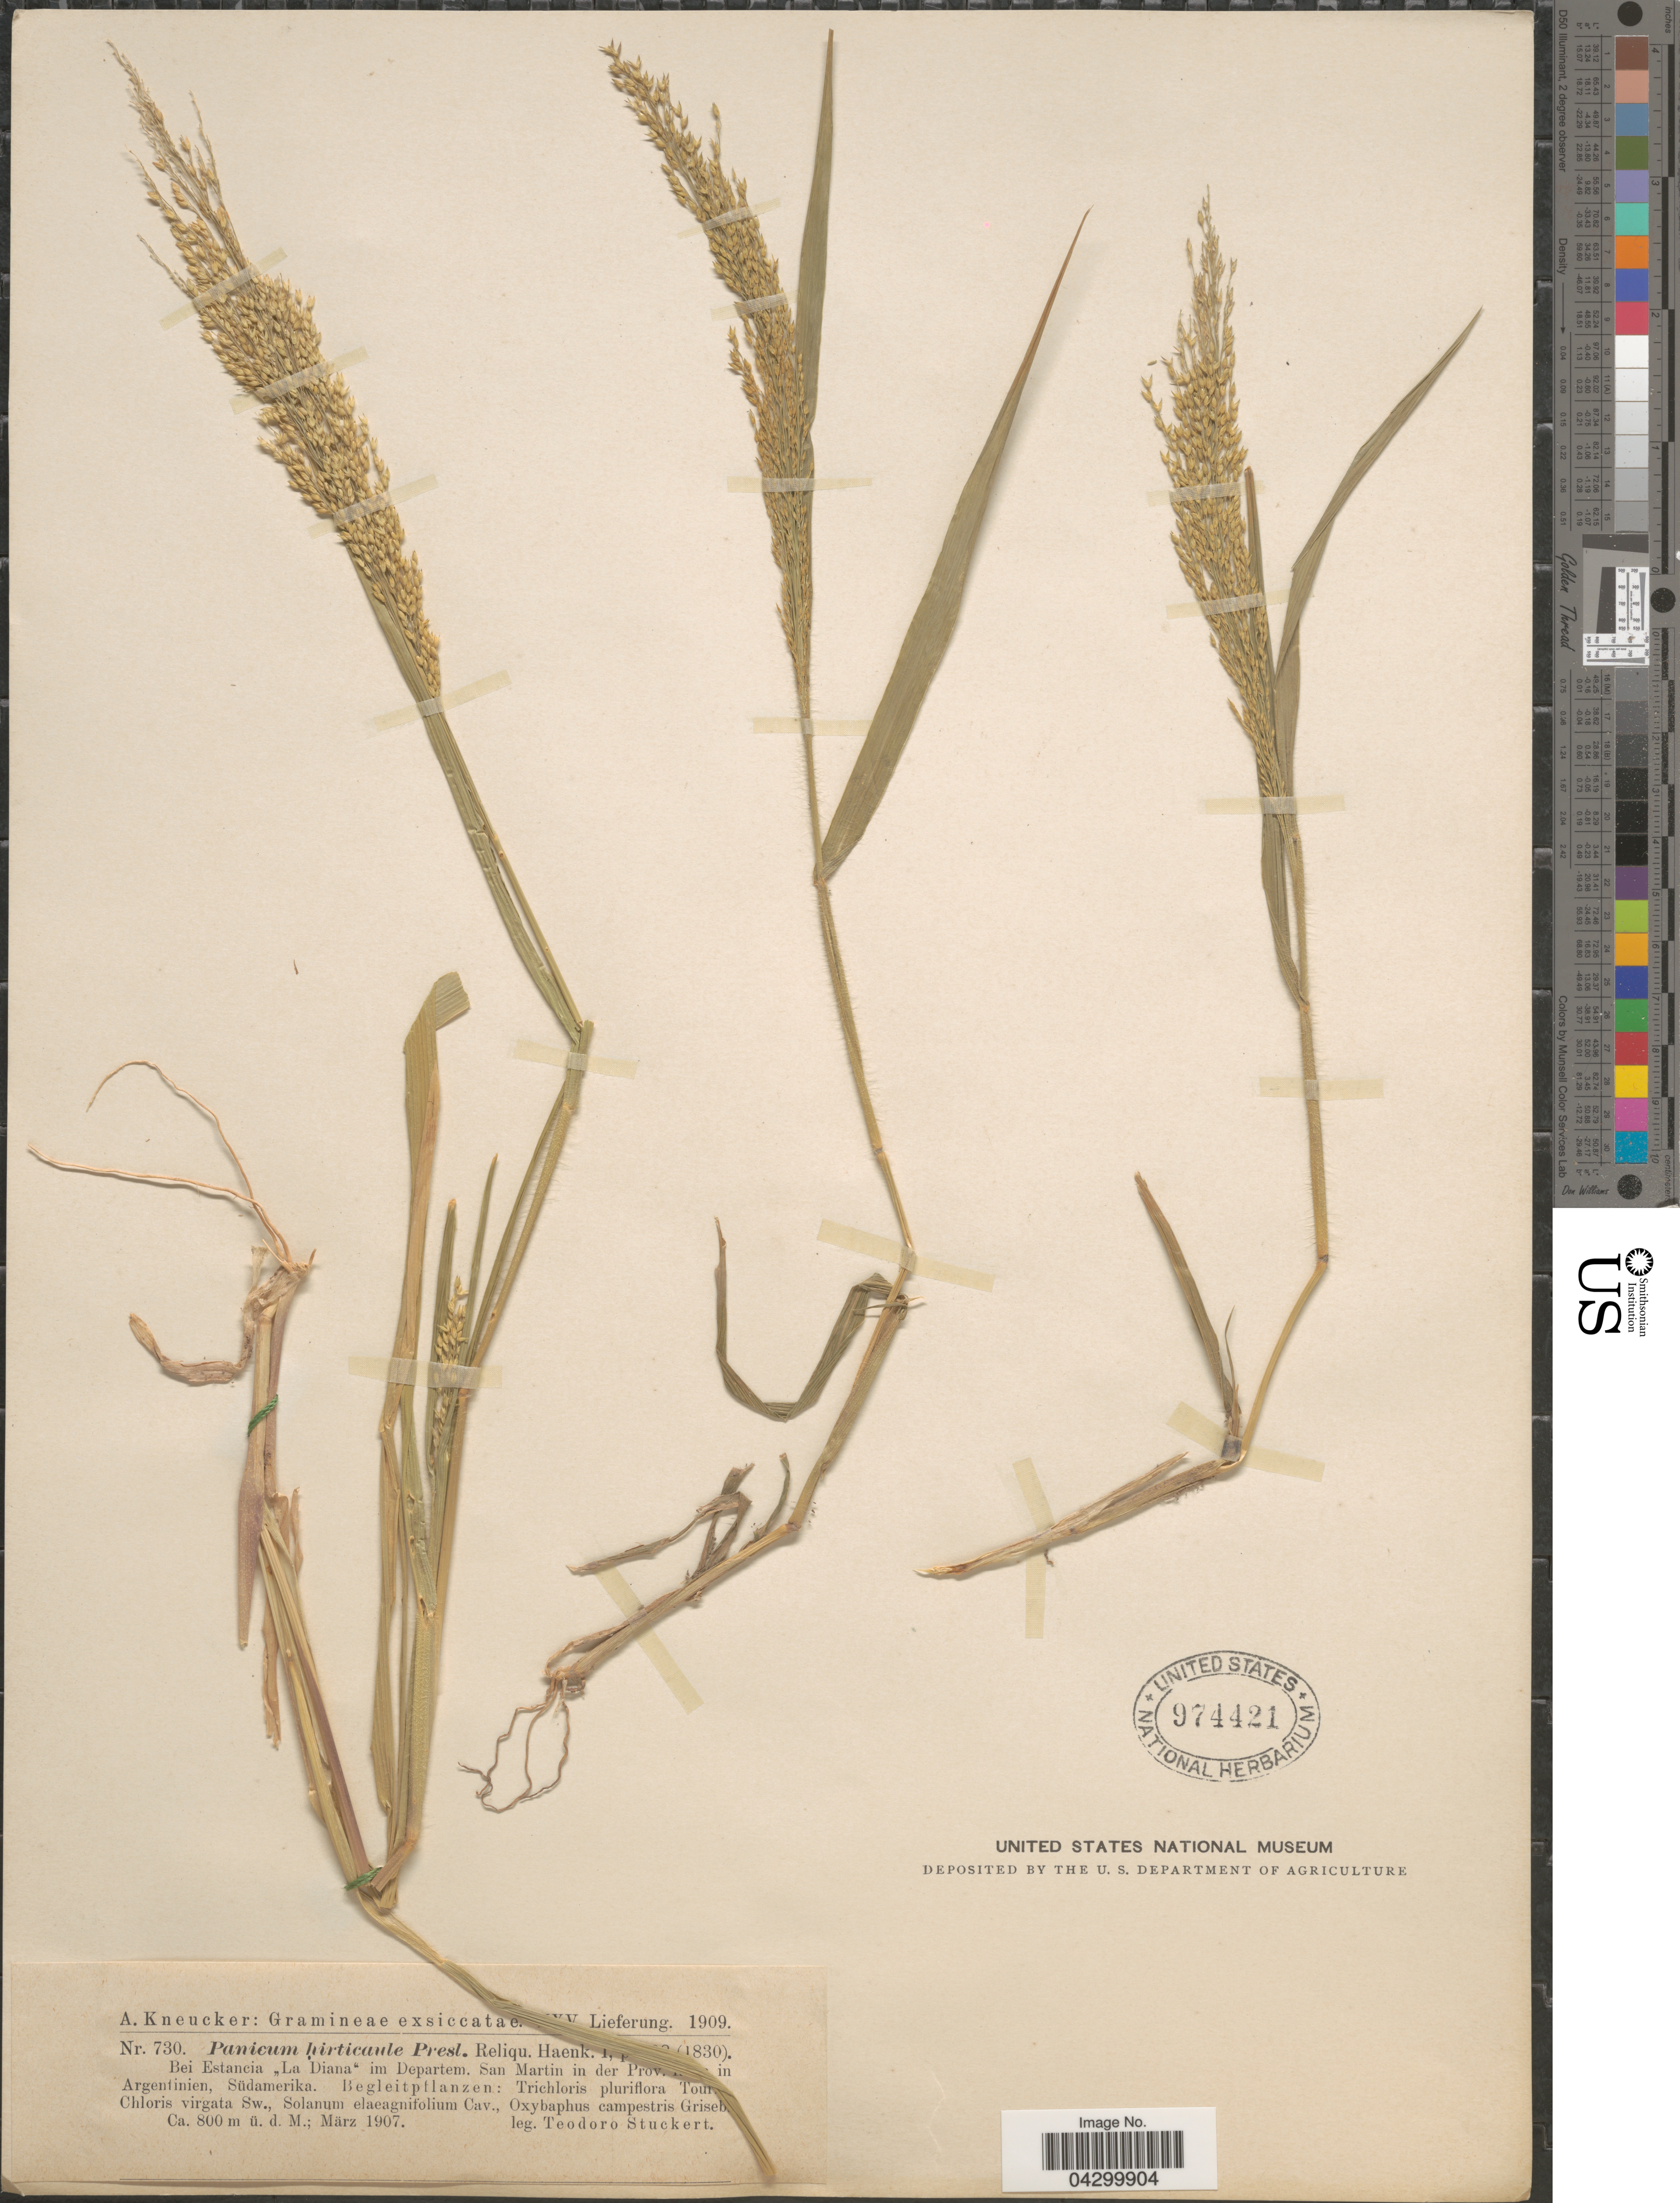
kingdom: Plantae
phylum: Tracheophyta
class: Liliopsida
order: Poales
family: Poaceae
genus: Panicum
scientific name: Panicum hirticaule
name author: J. Presl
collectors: T. Stuckert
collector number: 730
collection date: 1907-03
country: Argentina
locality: Bei Estancia "La Diana" im Departem. San Martin in der Prov. [illegible text] in Argentien, Südamerika.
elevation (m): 800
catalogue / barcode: US 974421